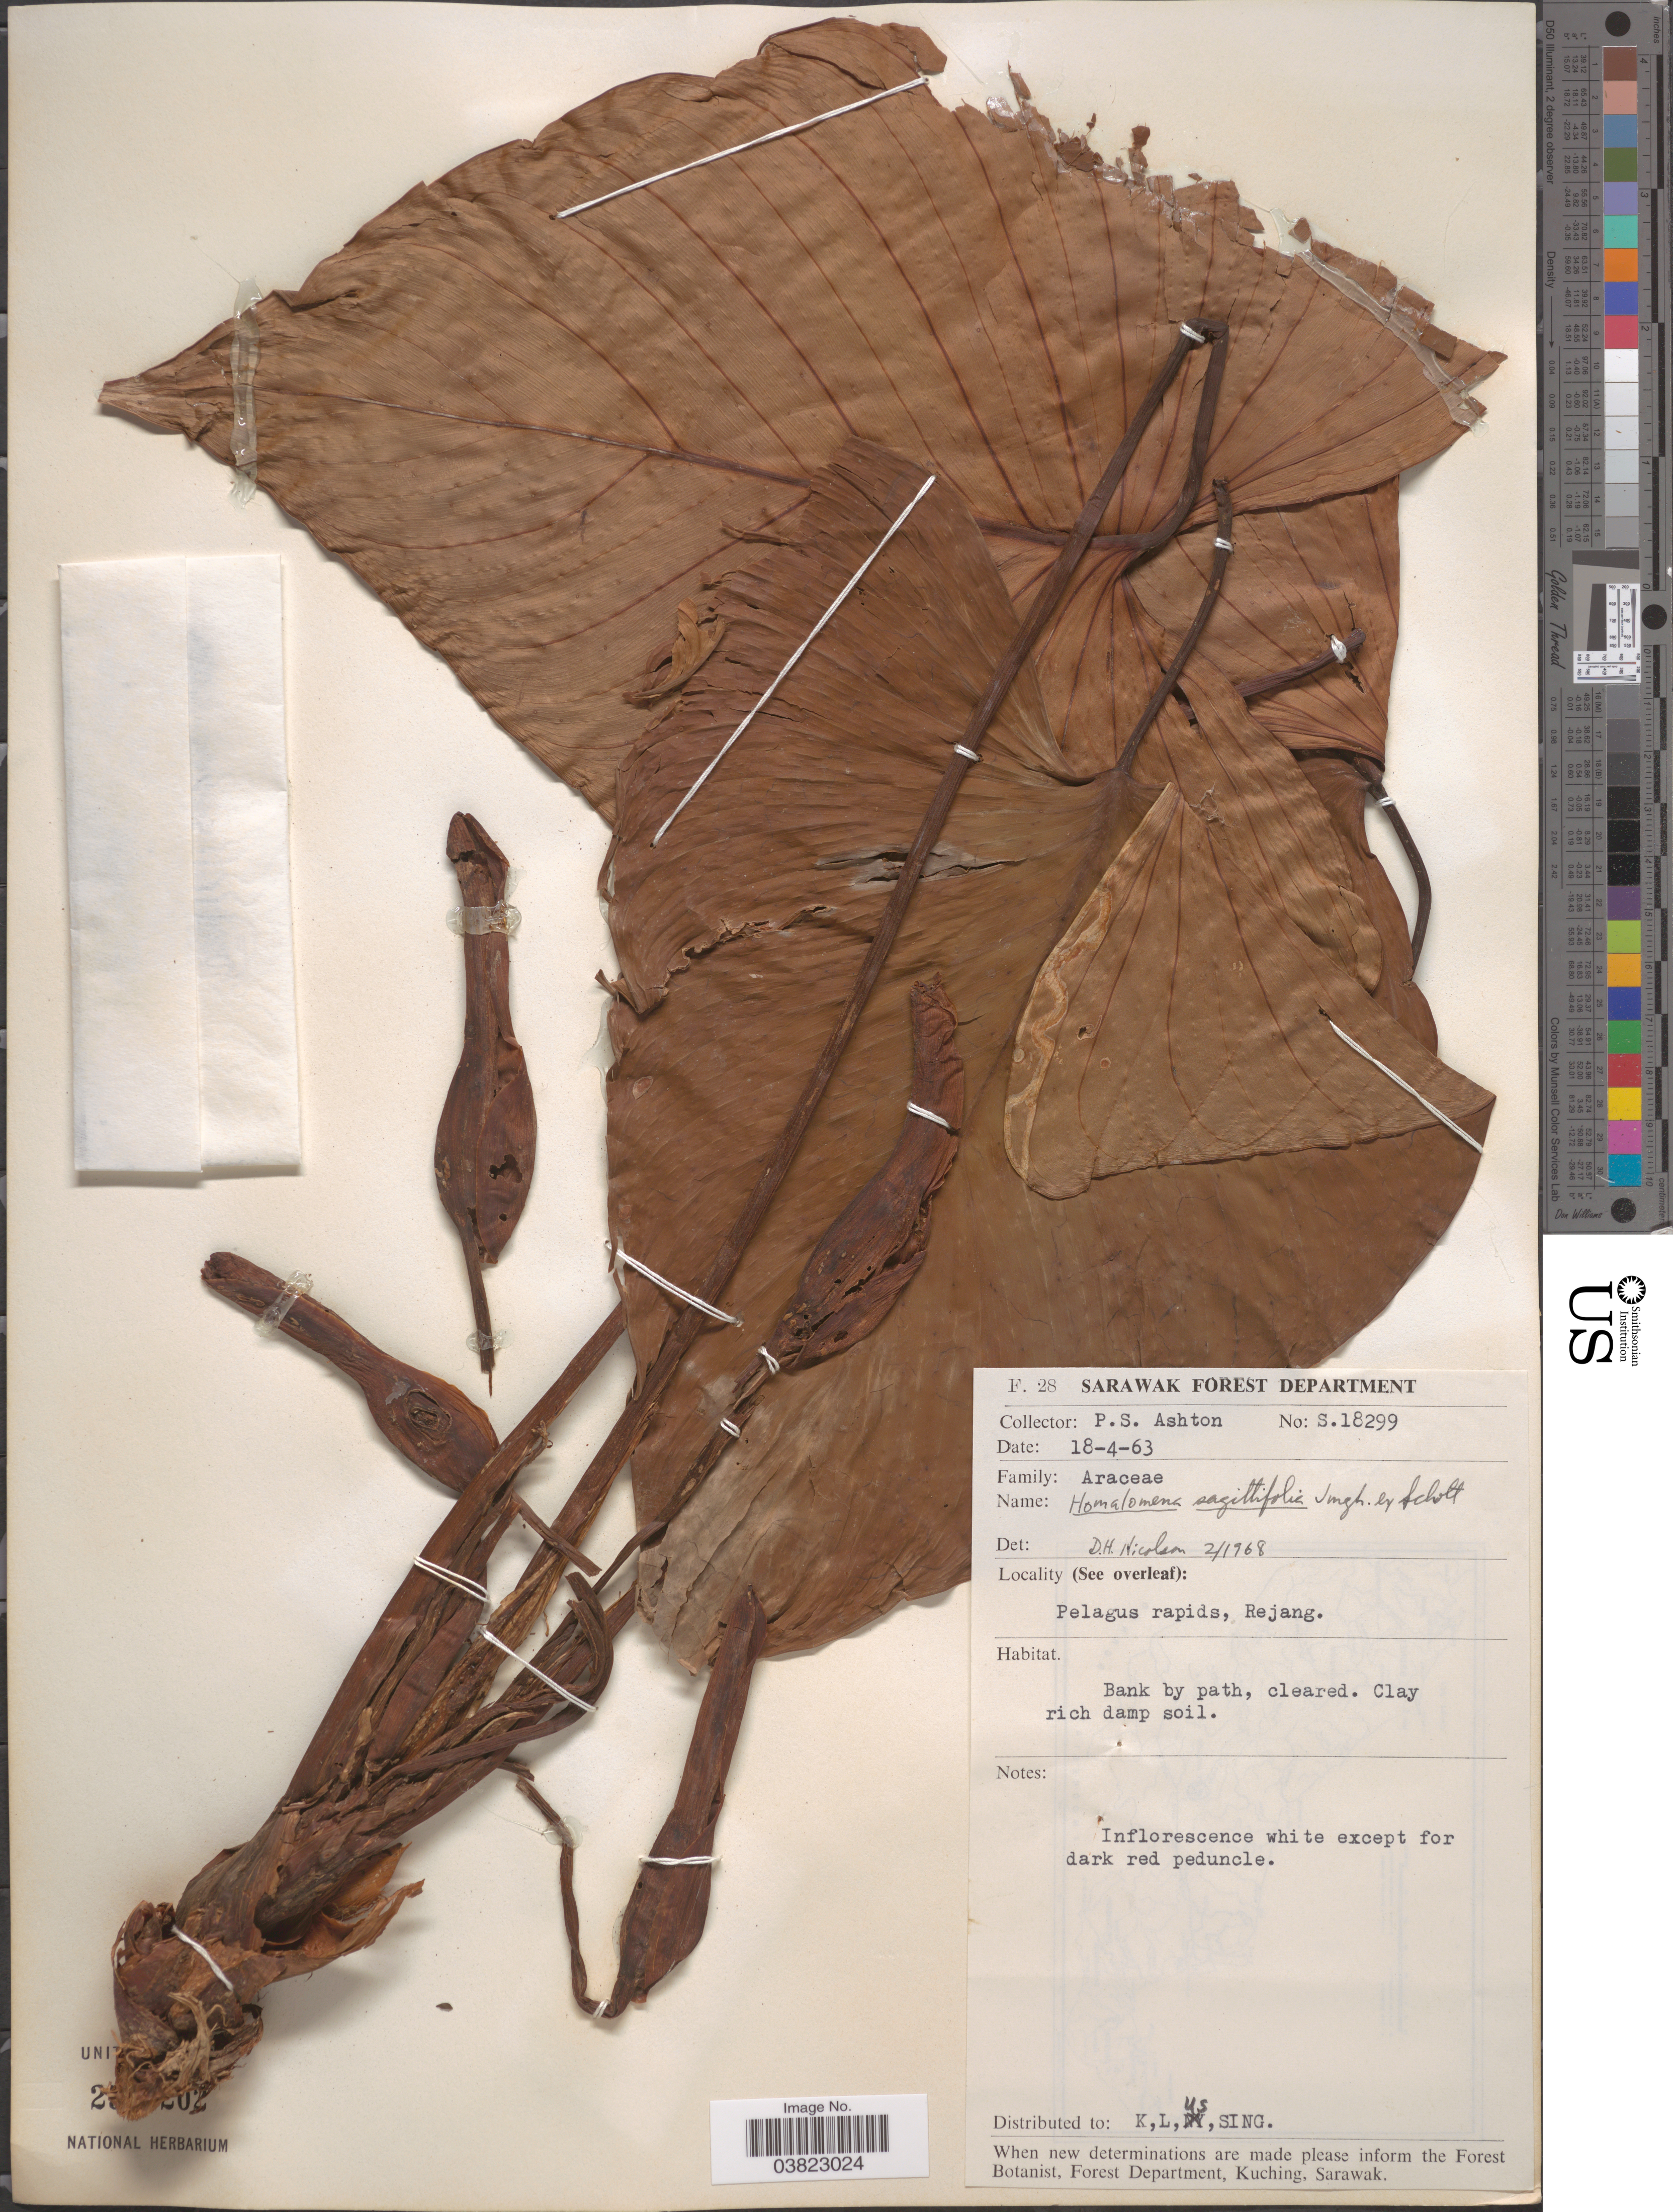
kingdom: Plantae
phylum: Tracheophyta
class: Liliopsida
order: Alismatales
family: Araceae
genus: Homalomena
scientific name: Homalomena sagitifolium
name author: Jungh. ex Schott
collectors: P. S. Ashton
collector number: S.18299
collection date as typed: Transcribed d/m/y: 18/4/63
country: Malaysia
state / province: Sarawak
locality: Pelagus rapids, Rejang.